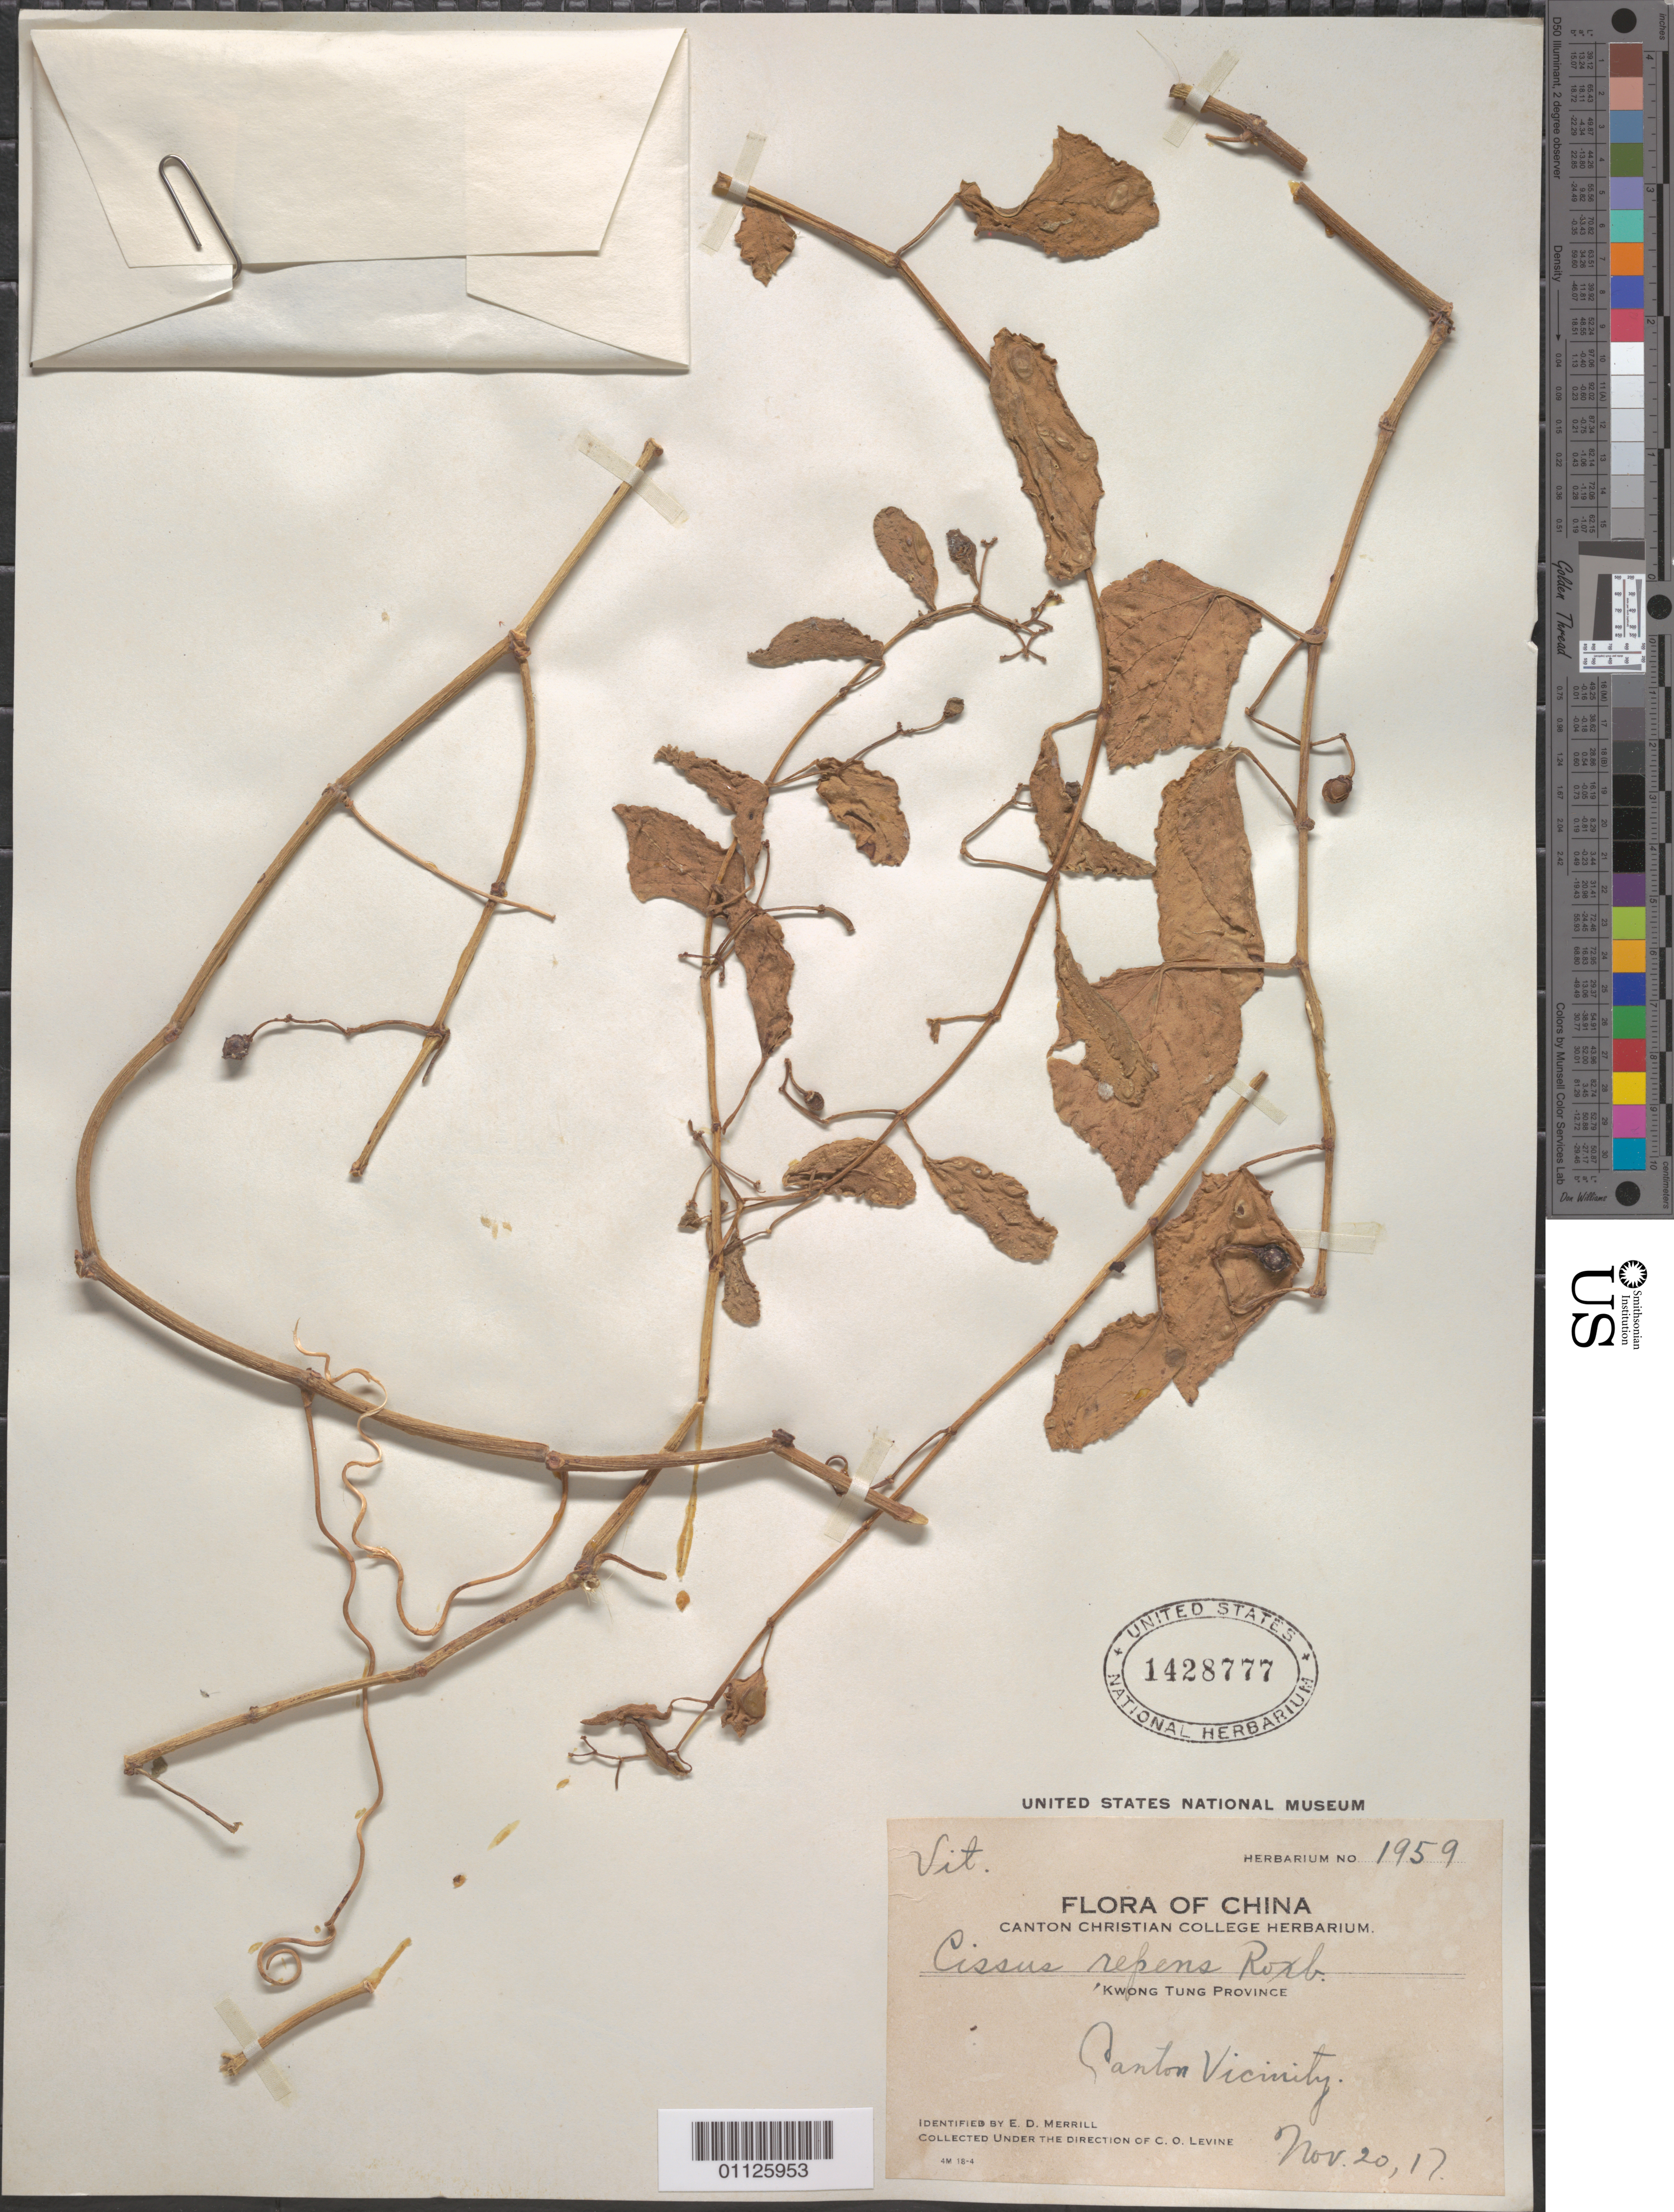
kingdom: Plantae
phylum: Tracheophyta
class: Magnoliopsida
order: Vitales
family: Vitaceae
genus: Cissus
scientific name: Cissus repens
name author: Lam.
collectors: C. O. Levine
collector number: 1959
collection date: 1917-11-20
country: China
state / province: Guangdong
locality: Canton vicinity.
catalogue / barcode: US 1428777